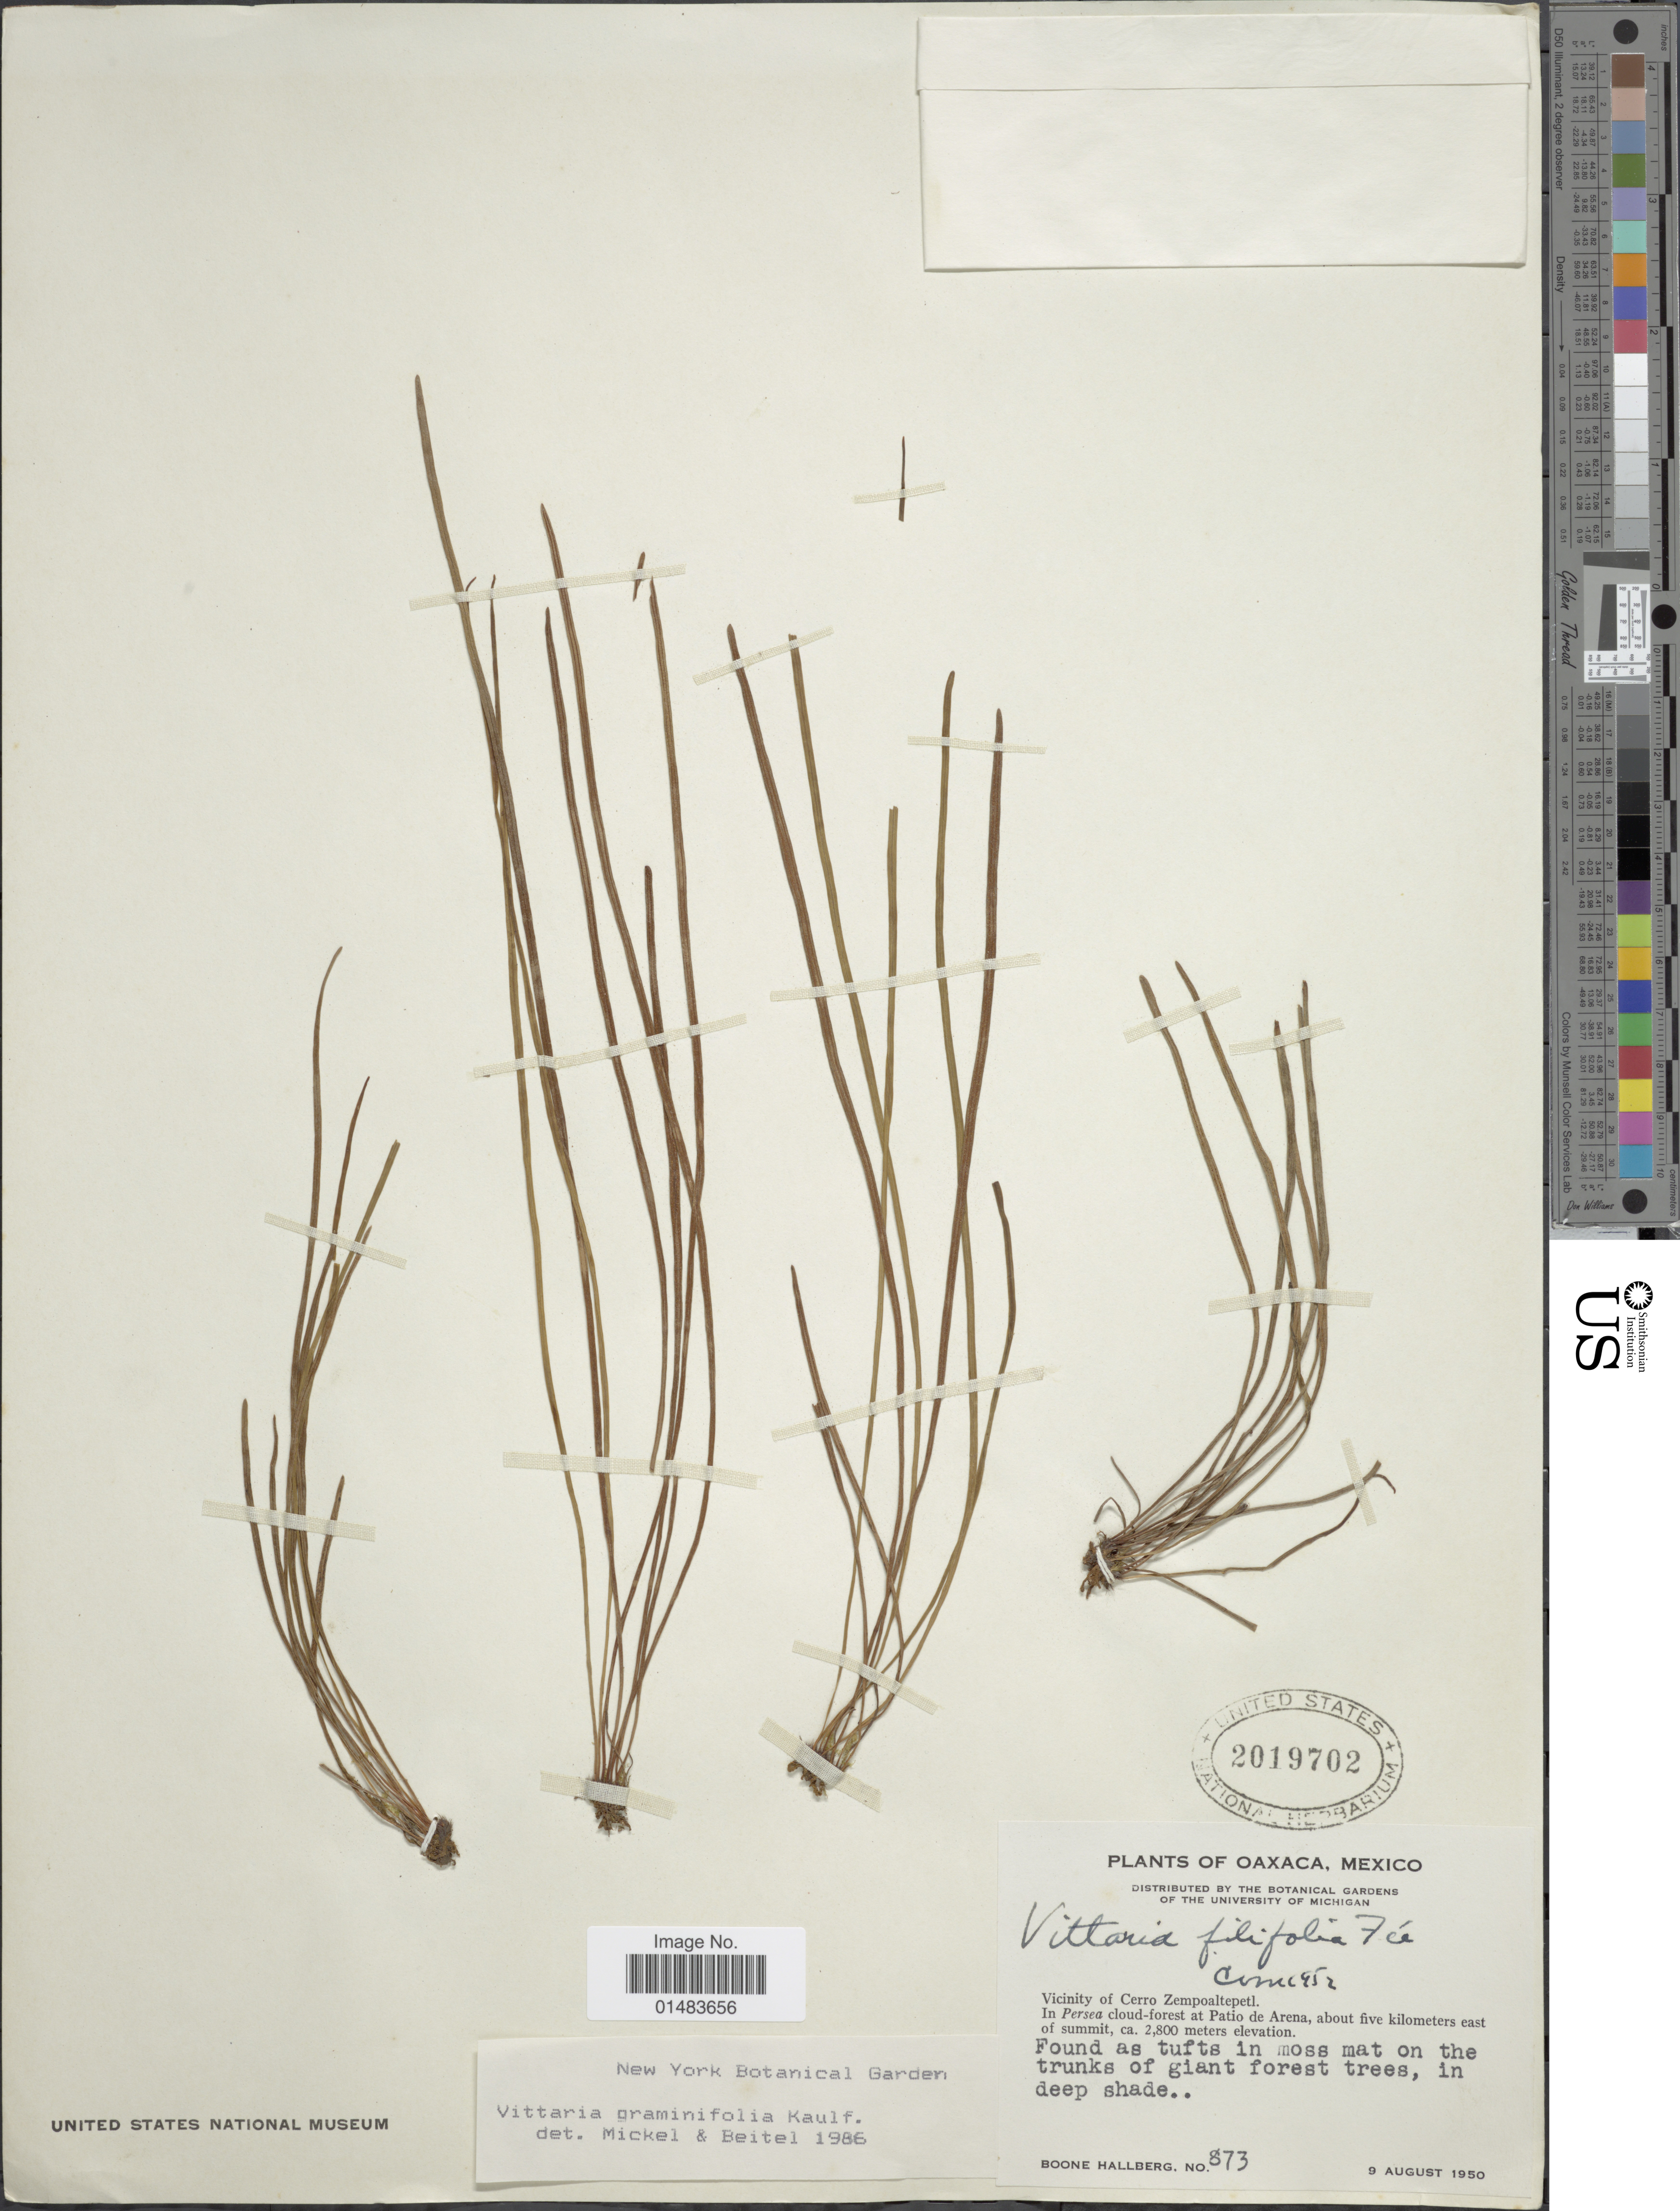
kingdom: Plantae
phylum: Tracheophyta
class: Polypodiopsida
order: Polypodiales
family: Pteridaceae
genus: Vittaria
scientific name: Vittaria graminifolia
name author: Kaulf.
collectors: B. Hallberg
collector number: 873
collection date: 1950-08-09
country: Mexico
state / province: Oaxaca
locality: Oaxaca, Vicinity of Cerro Zempoaltepetl. In Persea cloud-forest at Patio de Arena, about five kilometers east of summit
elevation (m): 2800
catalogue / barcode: US 2019702